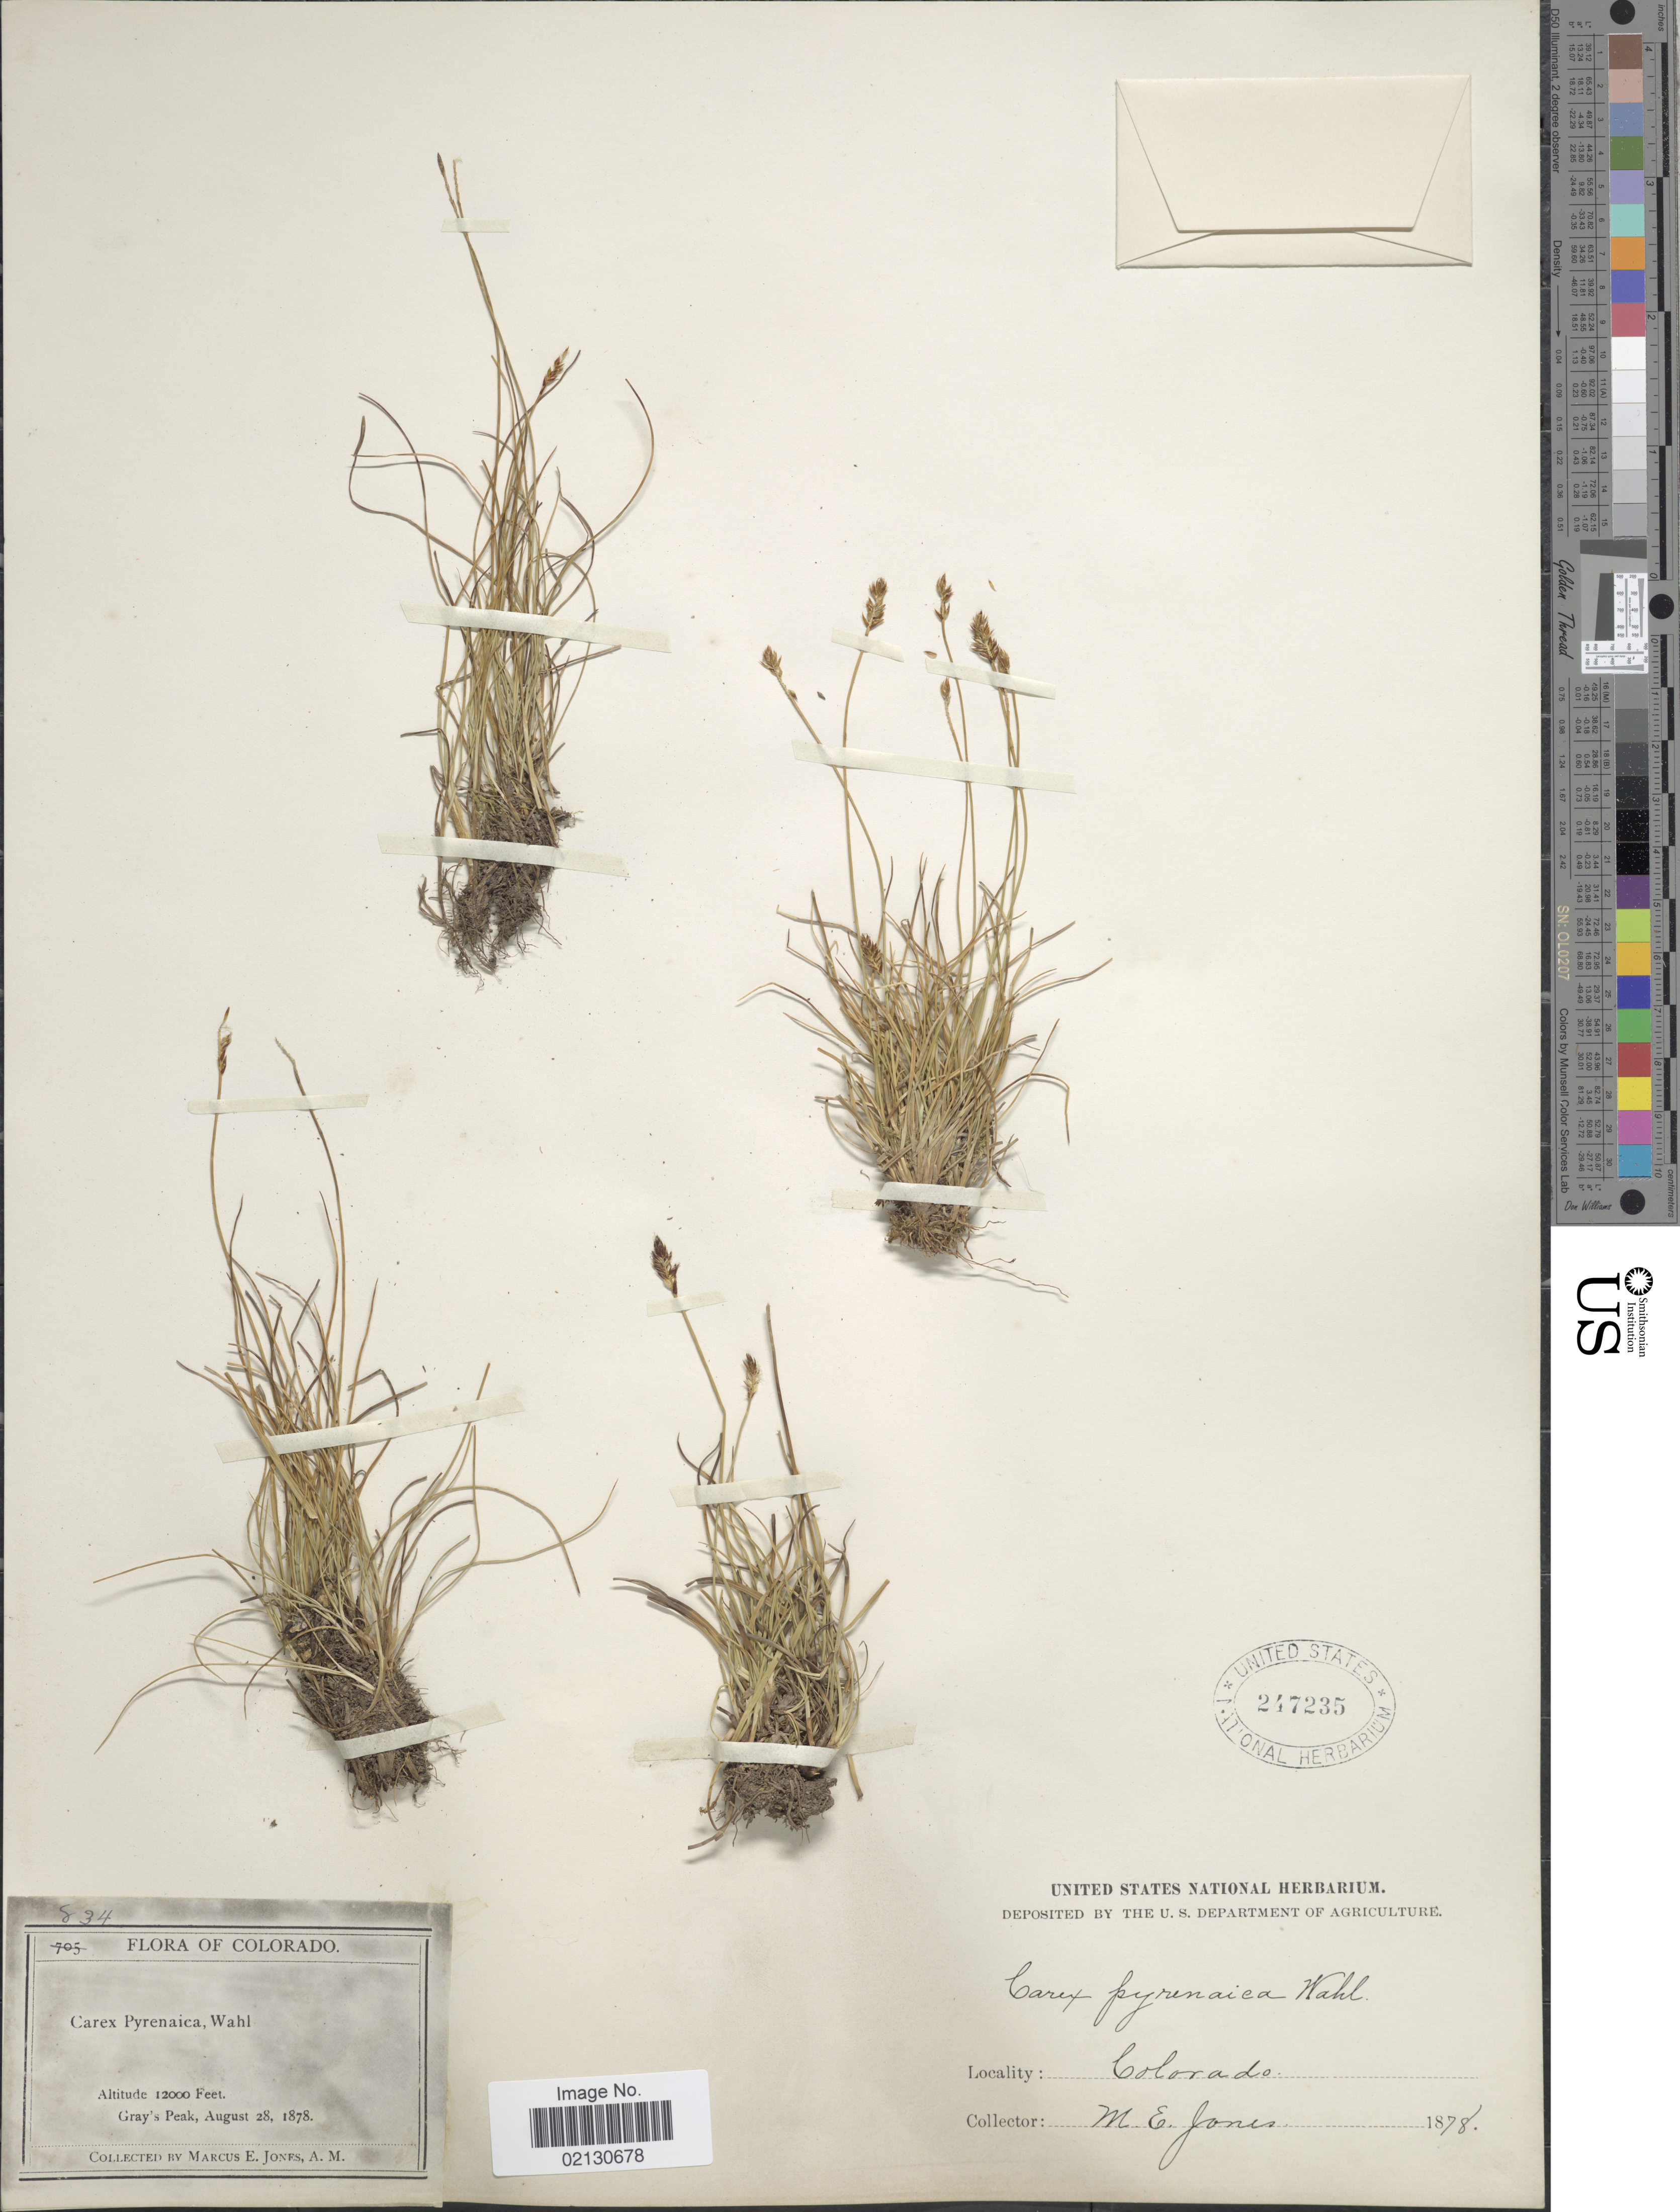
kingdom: Plantae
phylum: Tracheophyta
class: Liliopsida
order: Poales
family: Cyperaceae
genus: Carex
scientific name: Carex micropoda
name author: C.A. Mey.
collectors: M. E. Jones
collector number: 834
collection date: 1878-08-28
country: United States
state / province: Colorado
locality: Gray's Peak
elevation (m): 3658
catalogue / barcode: US 247235